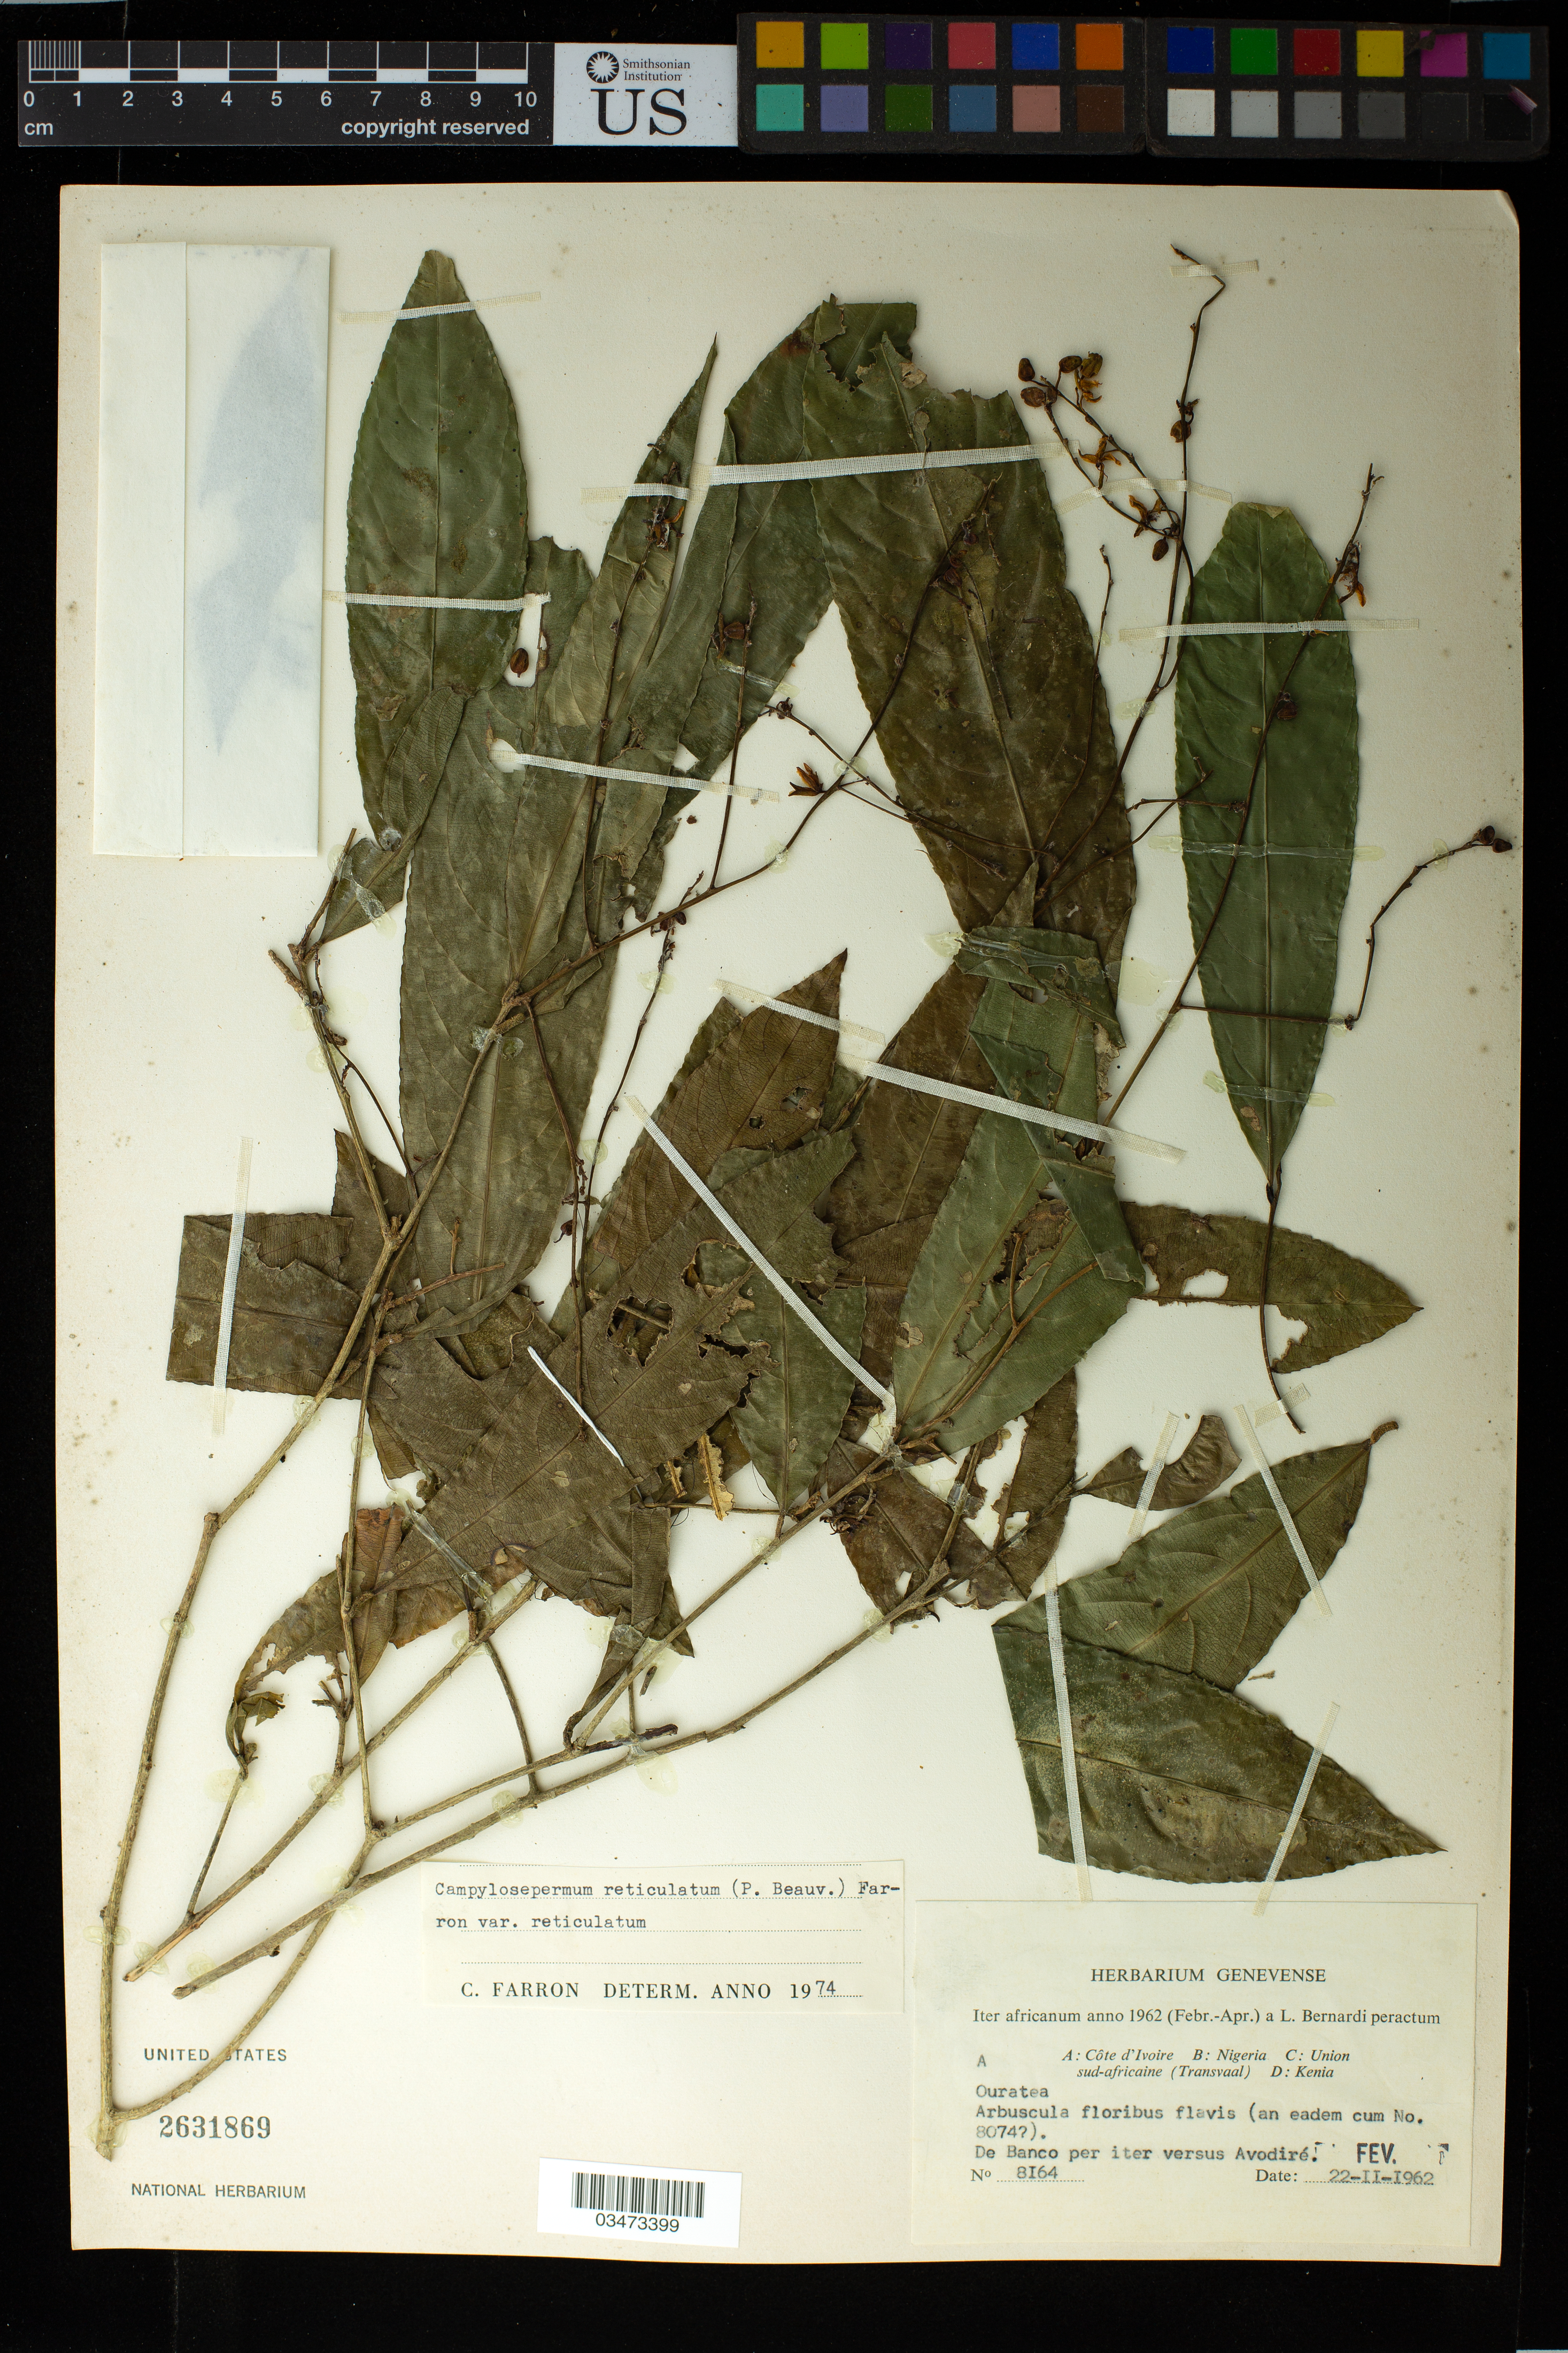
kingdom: Plantae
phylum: Tracheophyta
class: Magnoliopsida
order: Malpighiales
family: Ochnaceae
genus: Campylospermum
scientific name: Campylospermum reticulatum var. reticulatum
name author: (P. Beauv.) Farron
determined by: Farron, Claude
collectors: L. Bernardi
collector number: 8164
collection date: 1962-02-22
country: Ivory Coast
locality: Côte d'Ivoire. De Banco per iter versus Avodiré.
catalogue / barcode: US 2631869